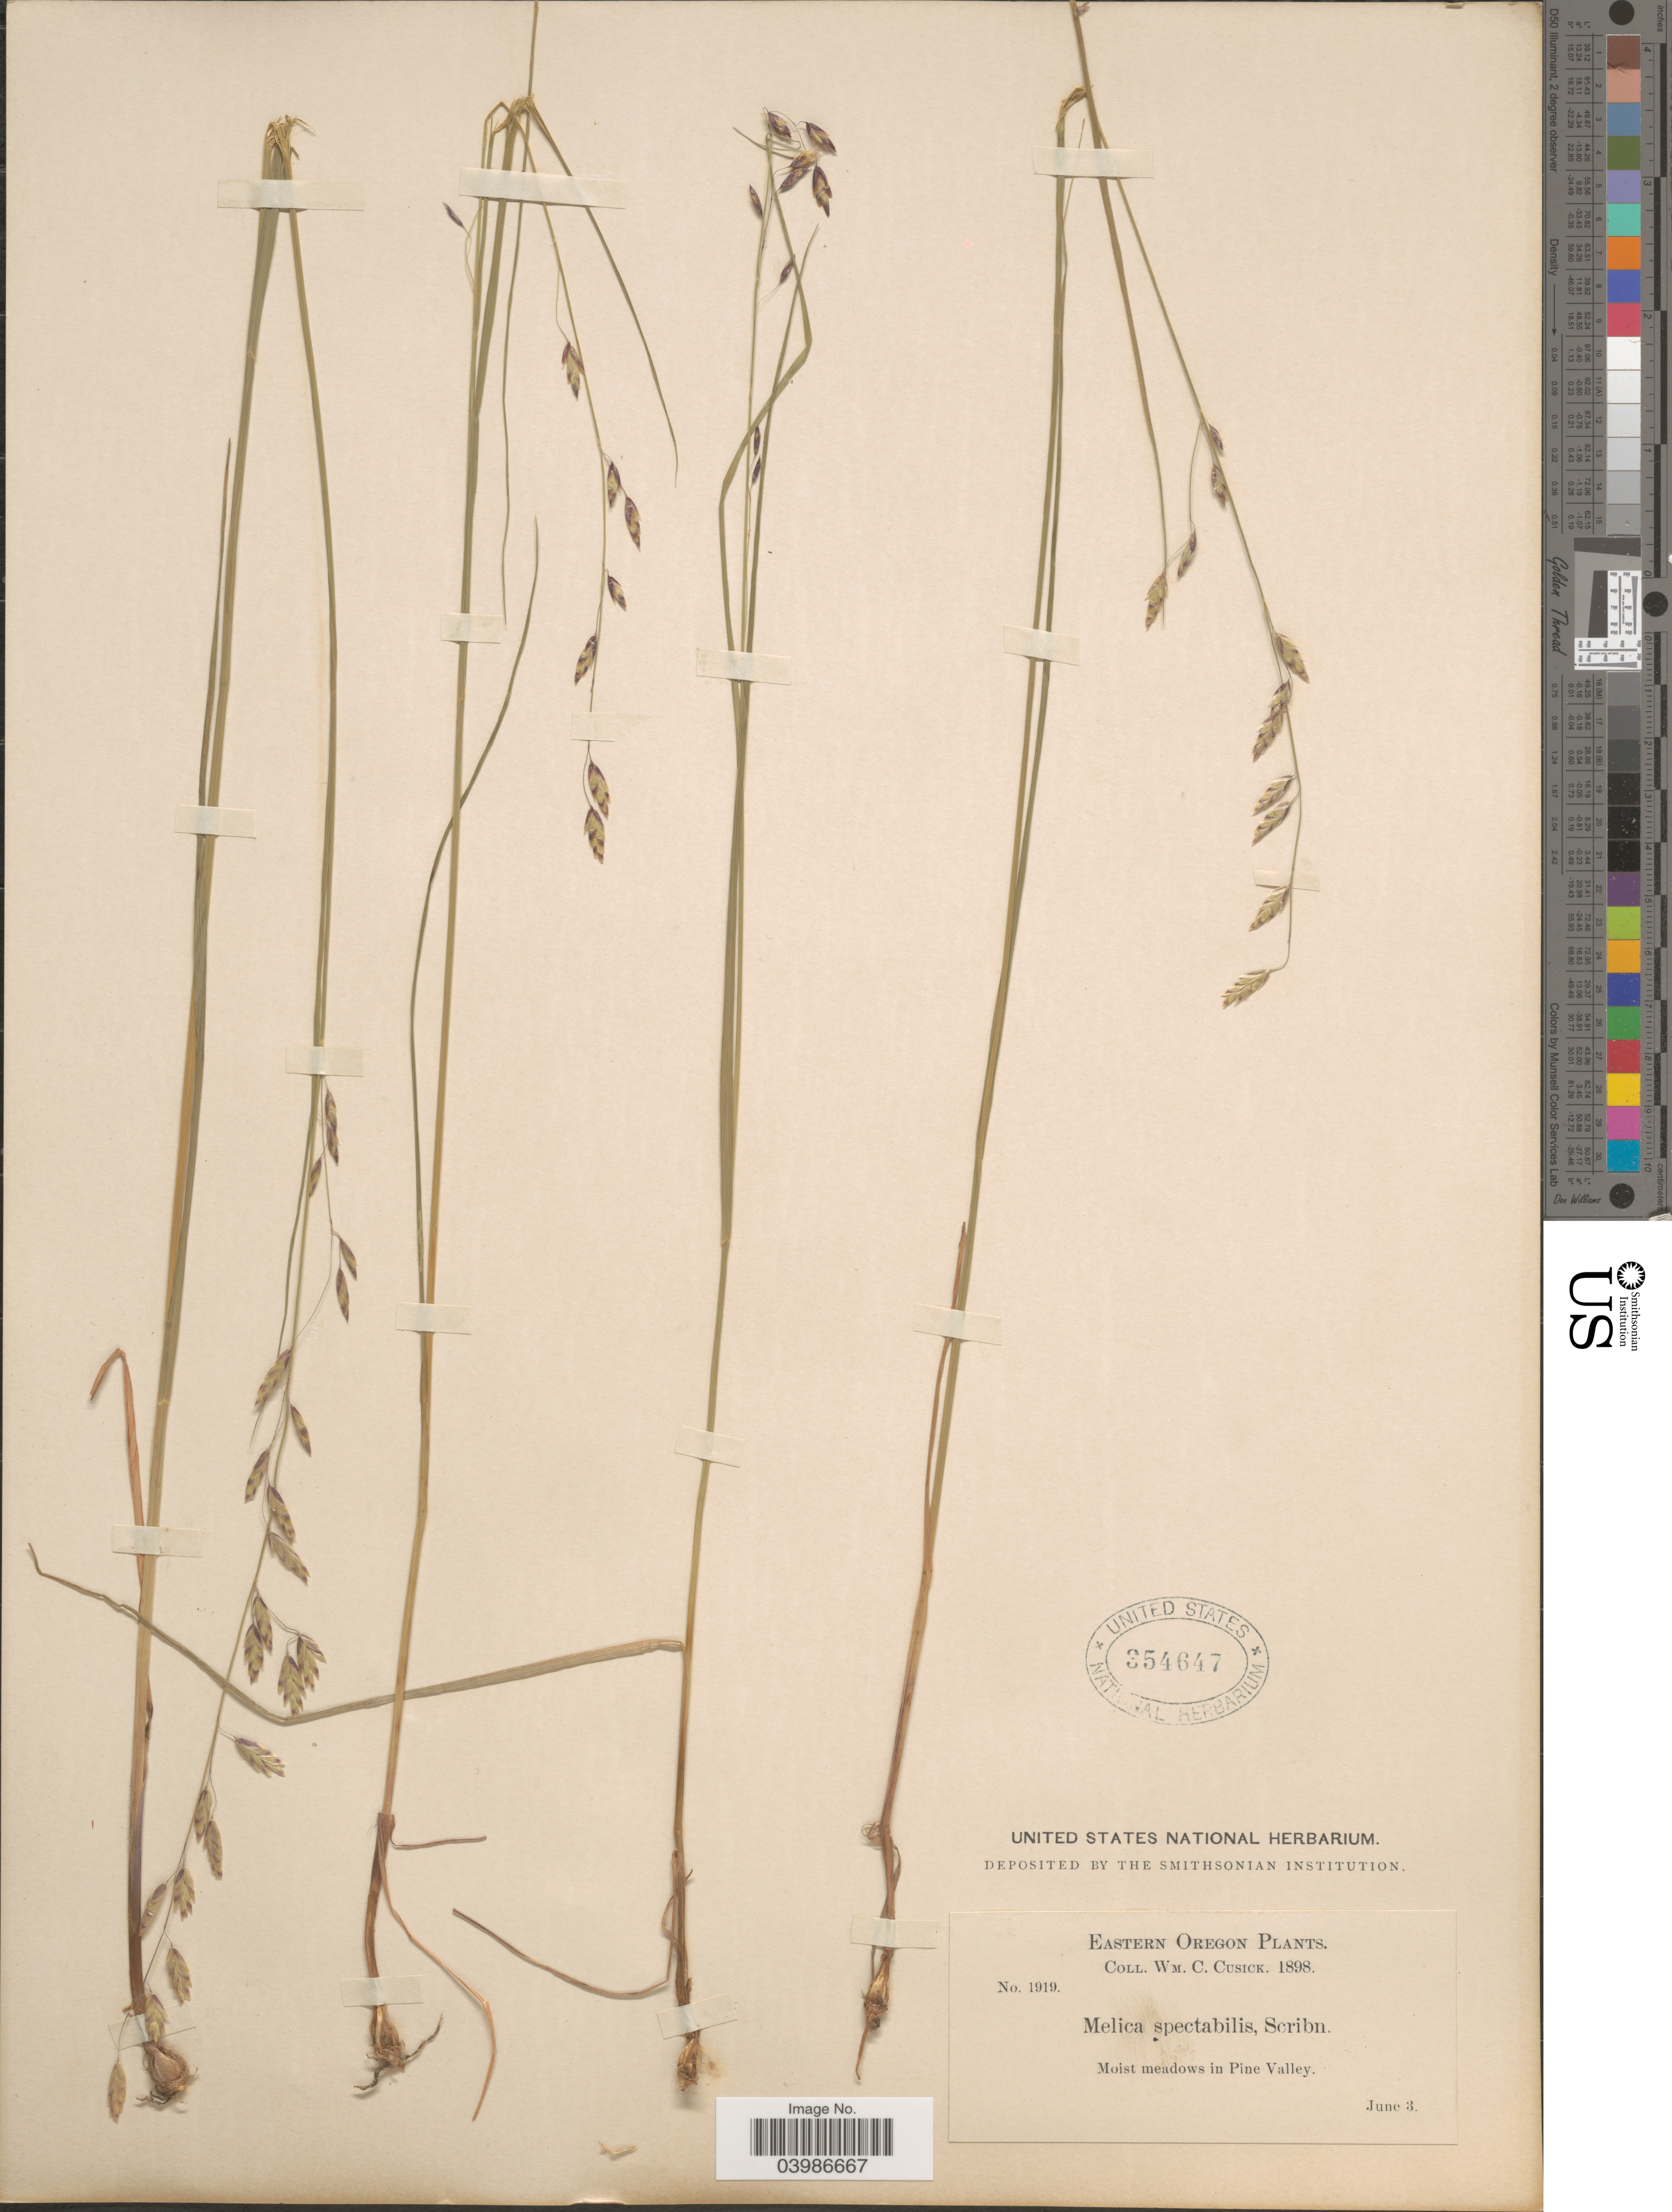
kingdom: Plantae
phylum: Tracheophyta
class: Liliopsida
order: Poales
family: Poaceae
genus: Melica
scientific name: Melica spectabilis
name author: Scribn.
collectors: W. C. Cusick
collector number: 1919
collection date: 1898-06-03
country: United States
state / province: Oregon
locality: Eastern Oregon Moist meadows in Pine Valley.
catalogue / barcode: US 354647